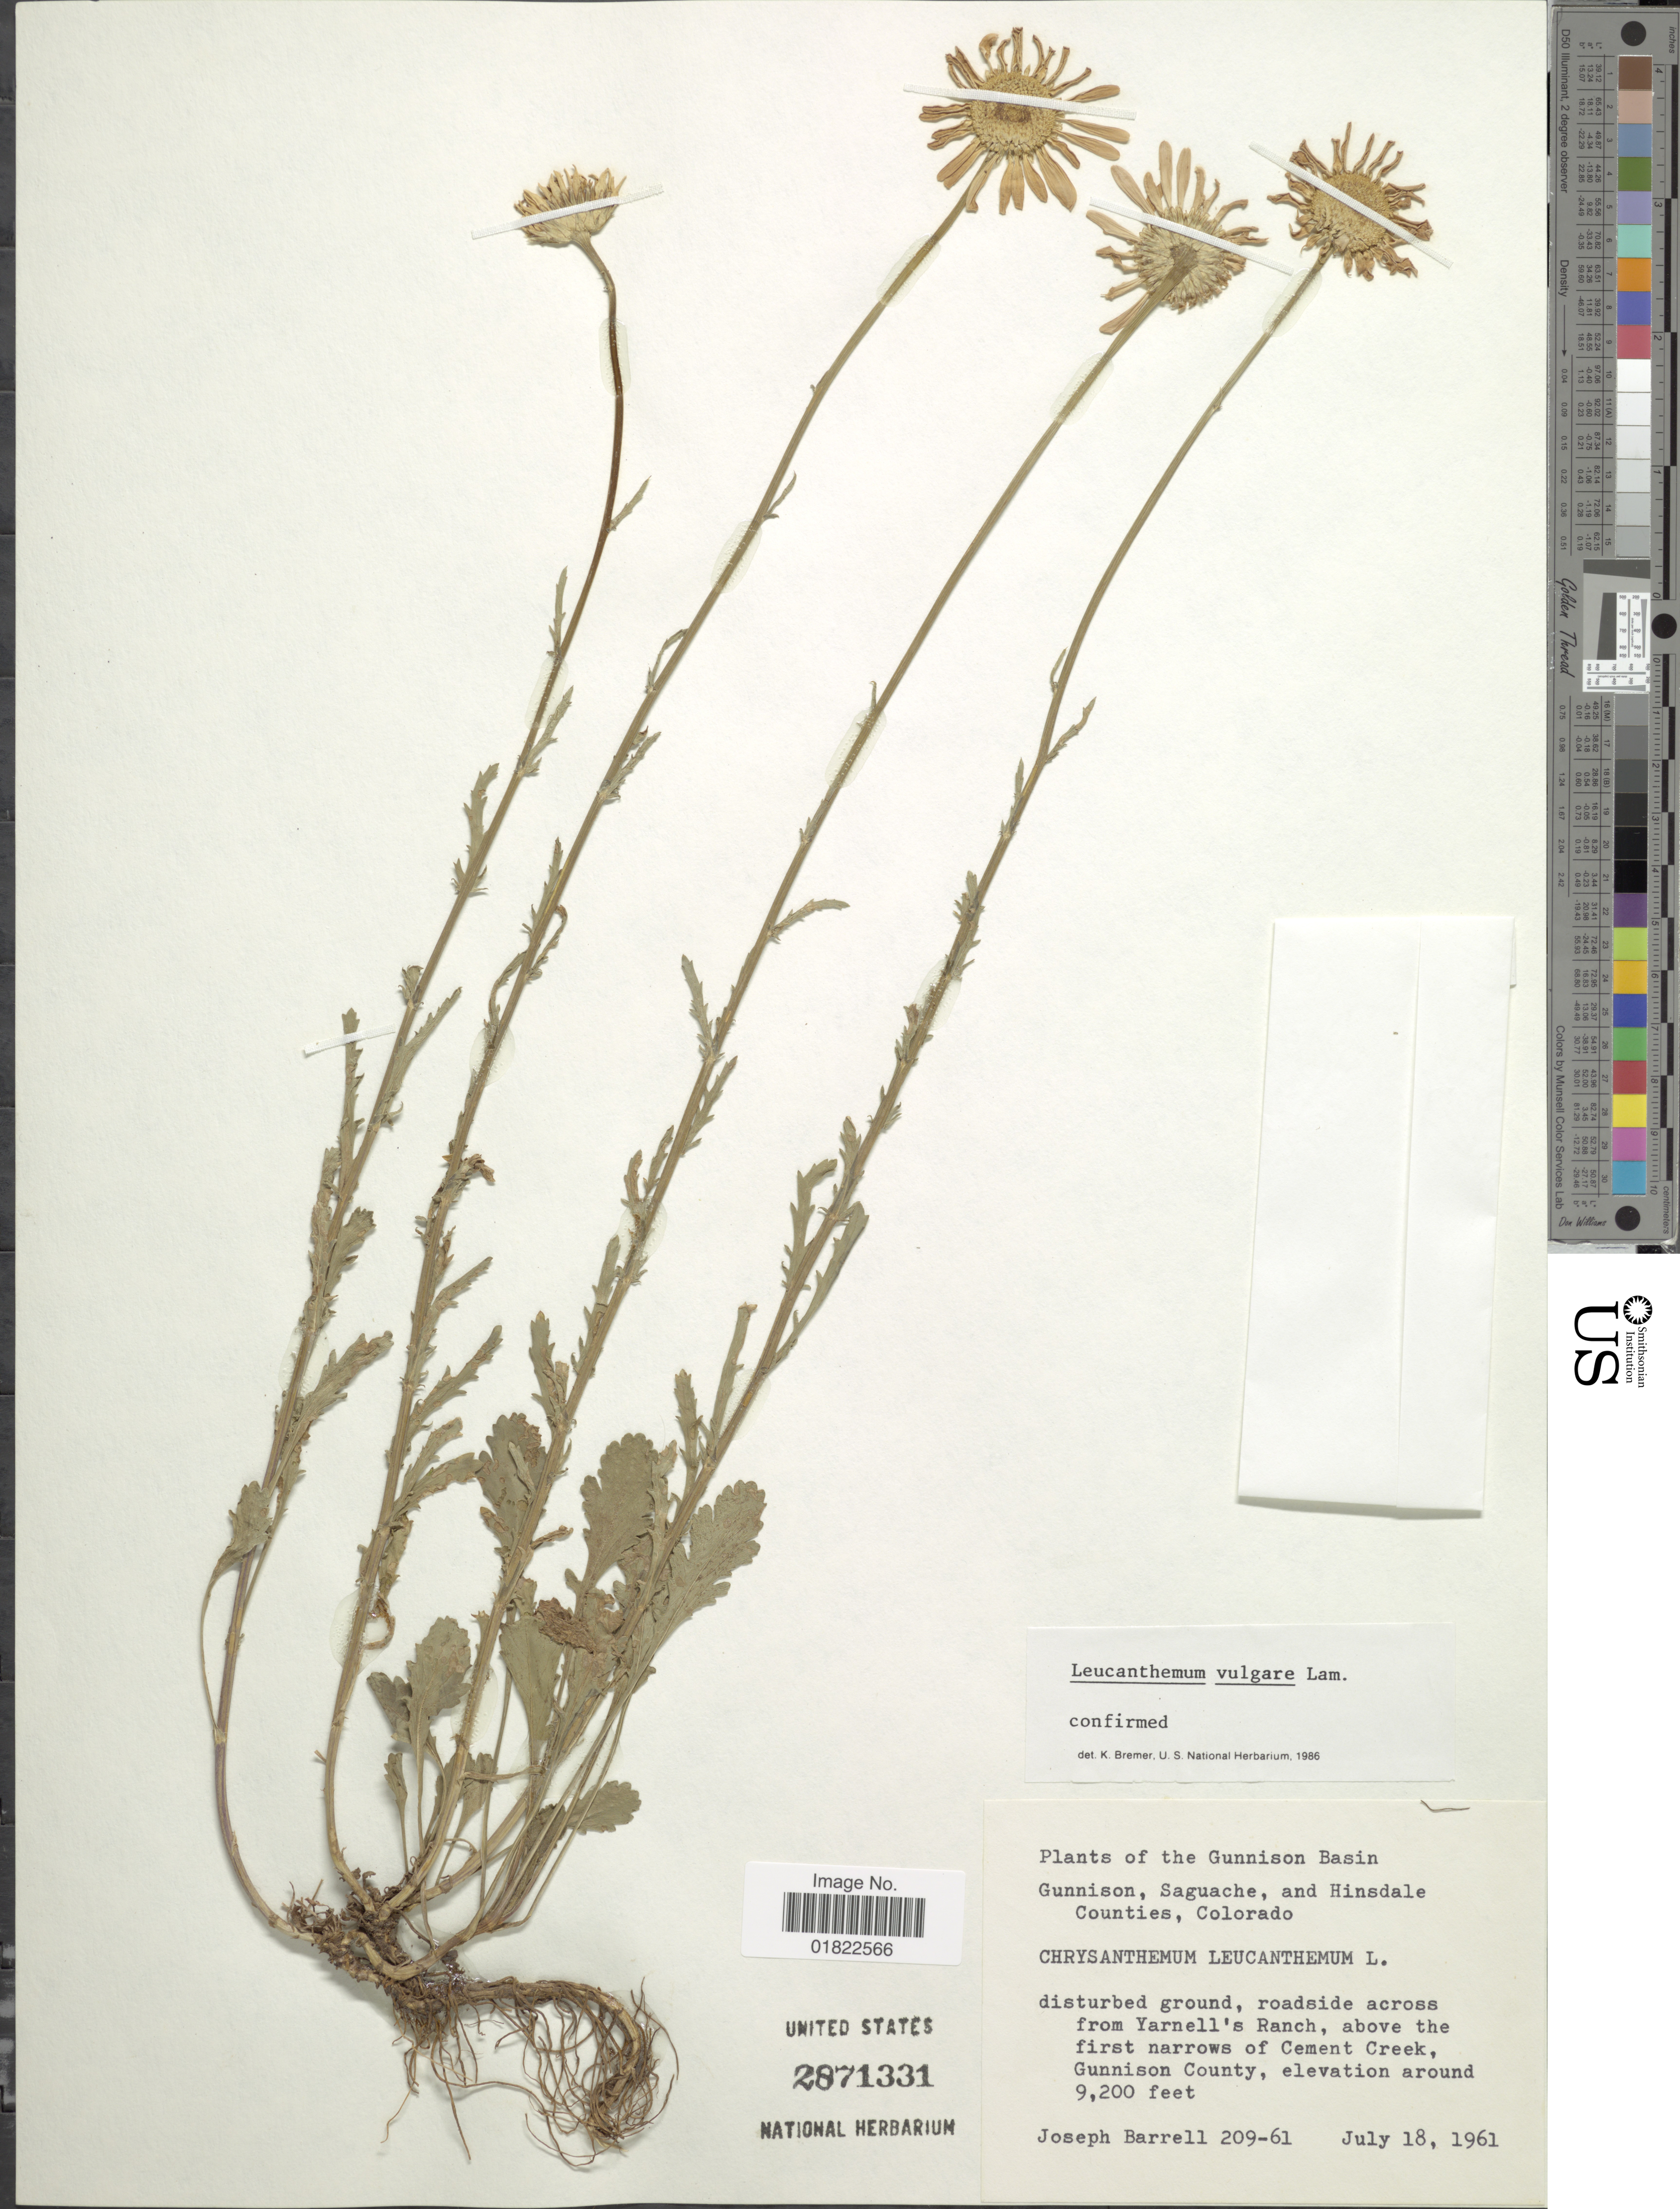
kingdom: Plantae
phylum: Tracheophyta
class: Magnoliopsida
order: Asterales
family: Asteraceae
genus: Leucanthemum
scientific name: Leucanthemum vulgare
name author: Lam.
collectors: J. Barrell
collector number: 209-61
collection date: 1961-07-18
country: United States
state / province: Colorado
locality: The Gunnison Basin Gunnison, Saguache, and Hinsdale Counties, roadside across from Yarnell's Ranch, above the first narrows of Cement Creek, Gunnison County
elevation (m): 2804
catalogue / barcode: US 2871331